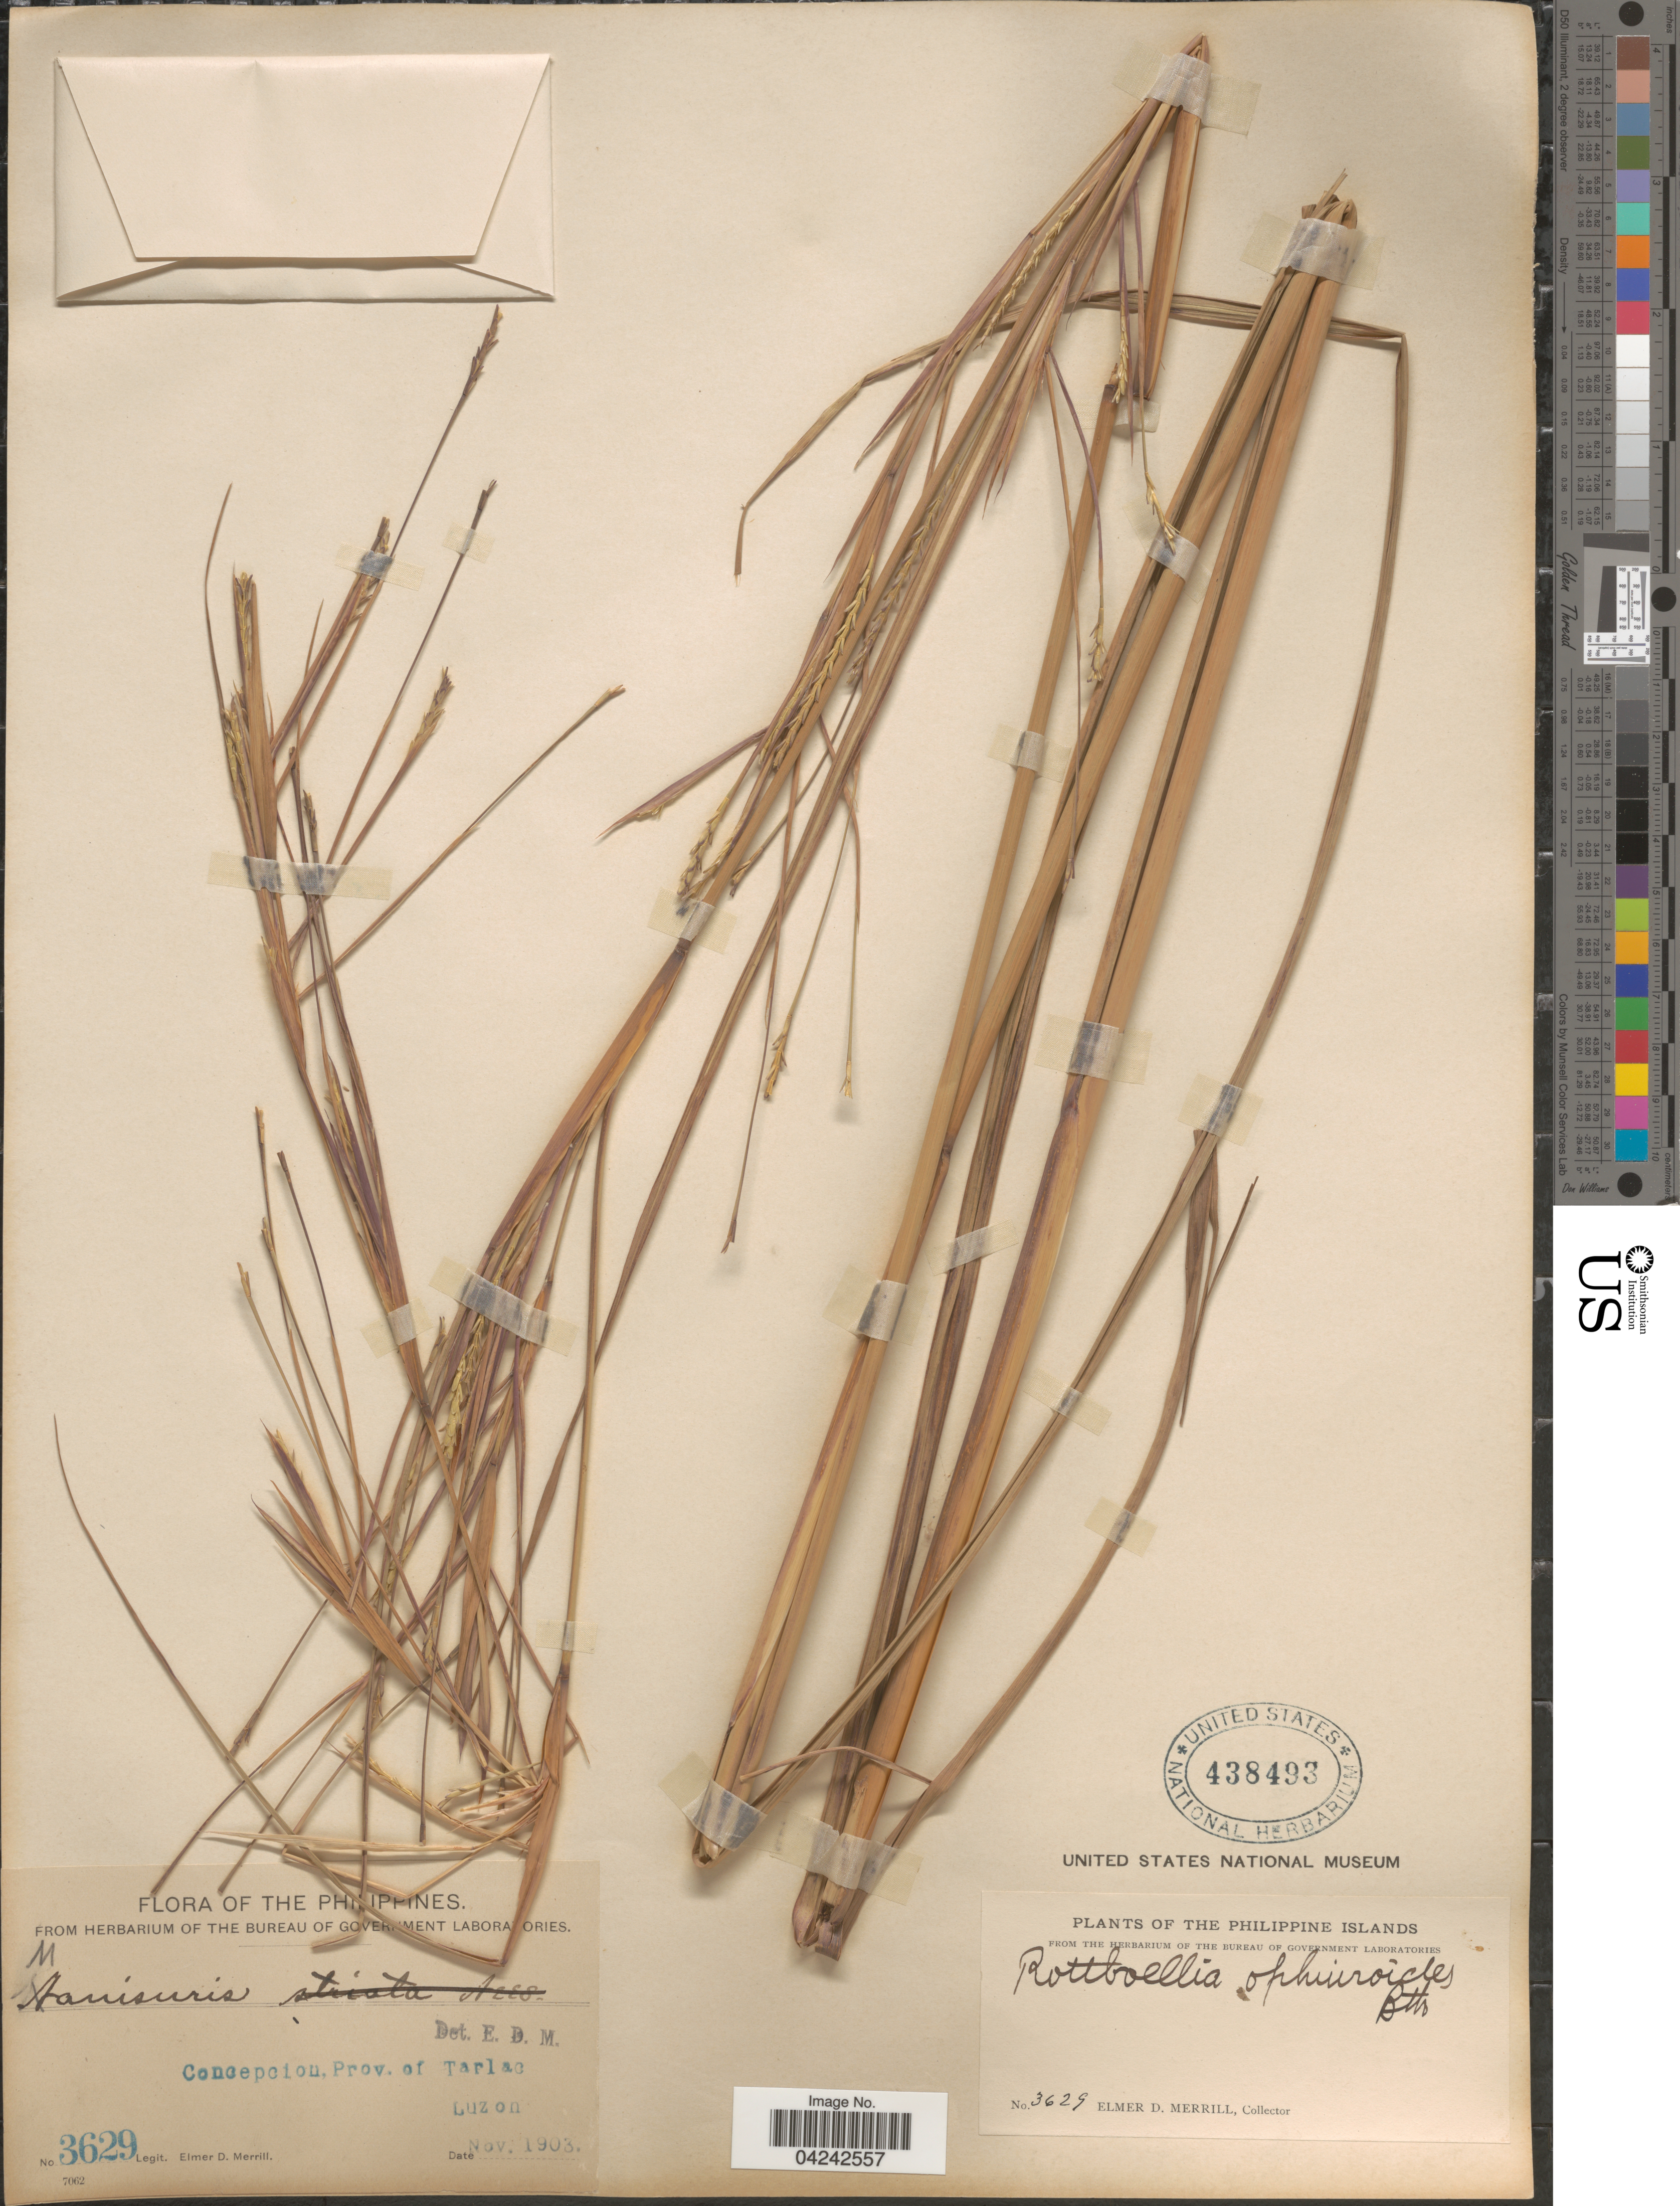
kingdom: Plantae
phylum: Tracheophyta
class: Liliopsida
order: Poales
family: Poaceae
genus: Rottboellia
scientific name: Rottboellia rottboellioides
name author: (R. Br.) Druce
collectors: E. D. Merrill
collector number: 3629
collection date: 1903-11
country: Philippines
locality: Philippine Islands. Concepcion, Prov. of Taplac. Luzon.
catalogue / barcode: US 438493